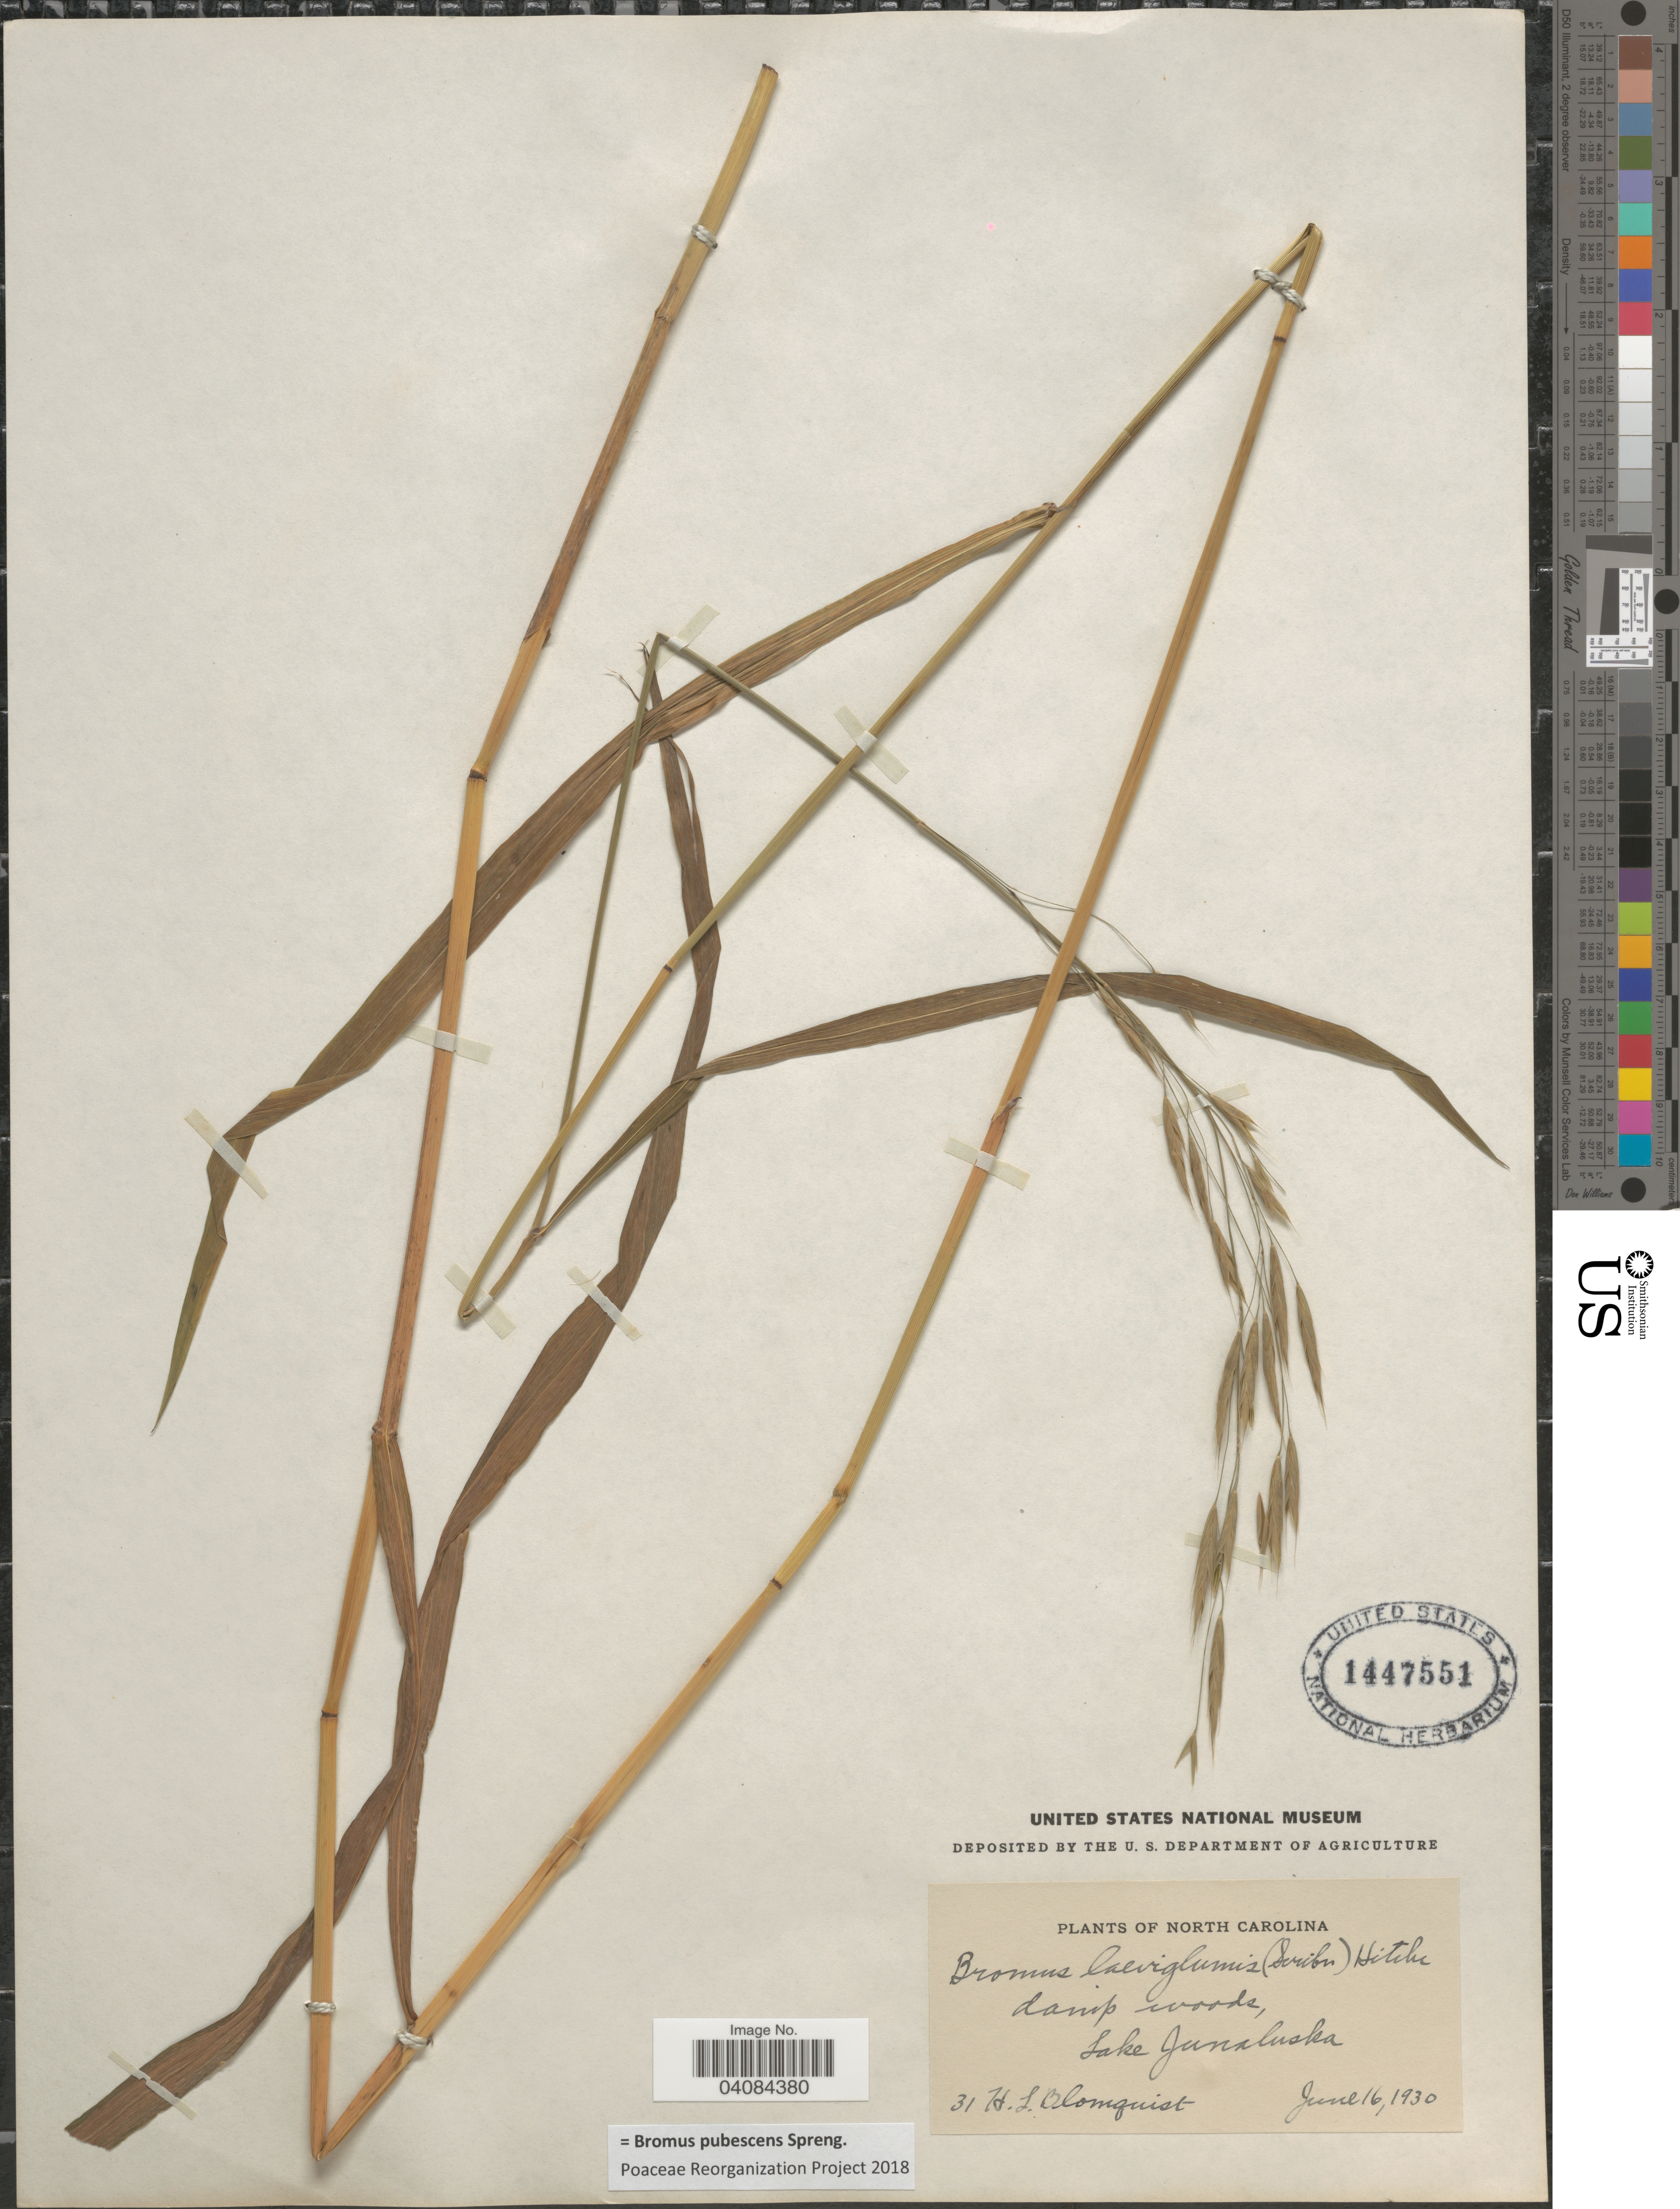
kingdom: Plantae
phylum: Tracheophyta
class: Liliopsida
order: Poales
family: Poaceae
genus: Bromus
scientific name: Bromus pubescens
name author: Muhl. ex Willd.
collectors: H. Blomquist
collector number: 31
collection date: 1930-06-16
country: United States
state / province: North Carolina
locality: Damp woods, Lake Junaluska.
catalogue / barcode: US 1447551